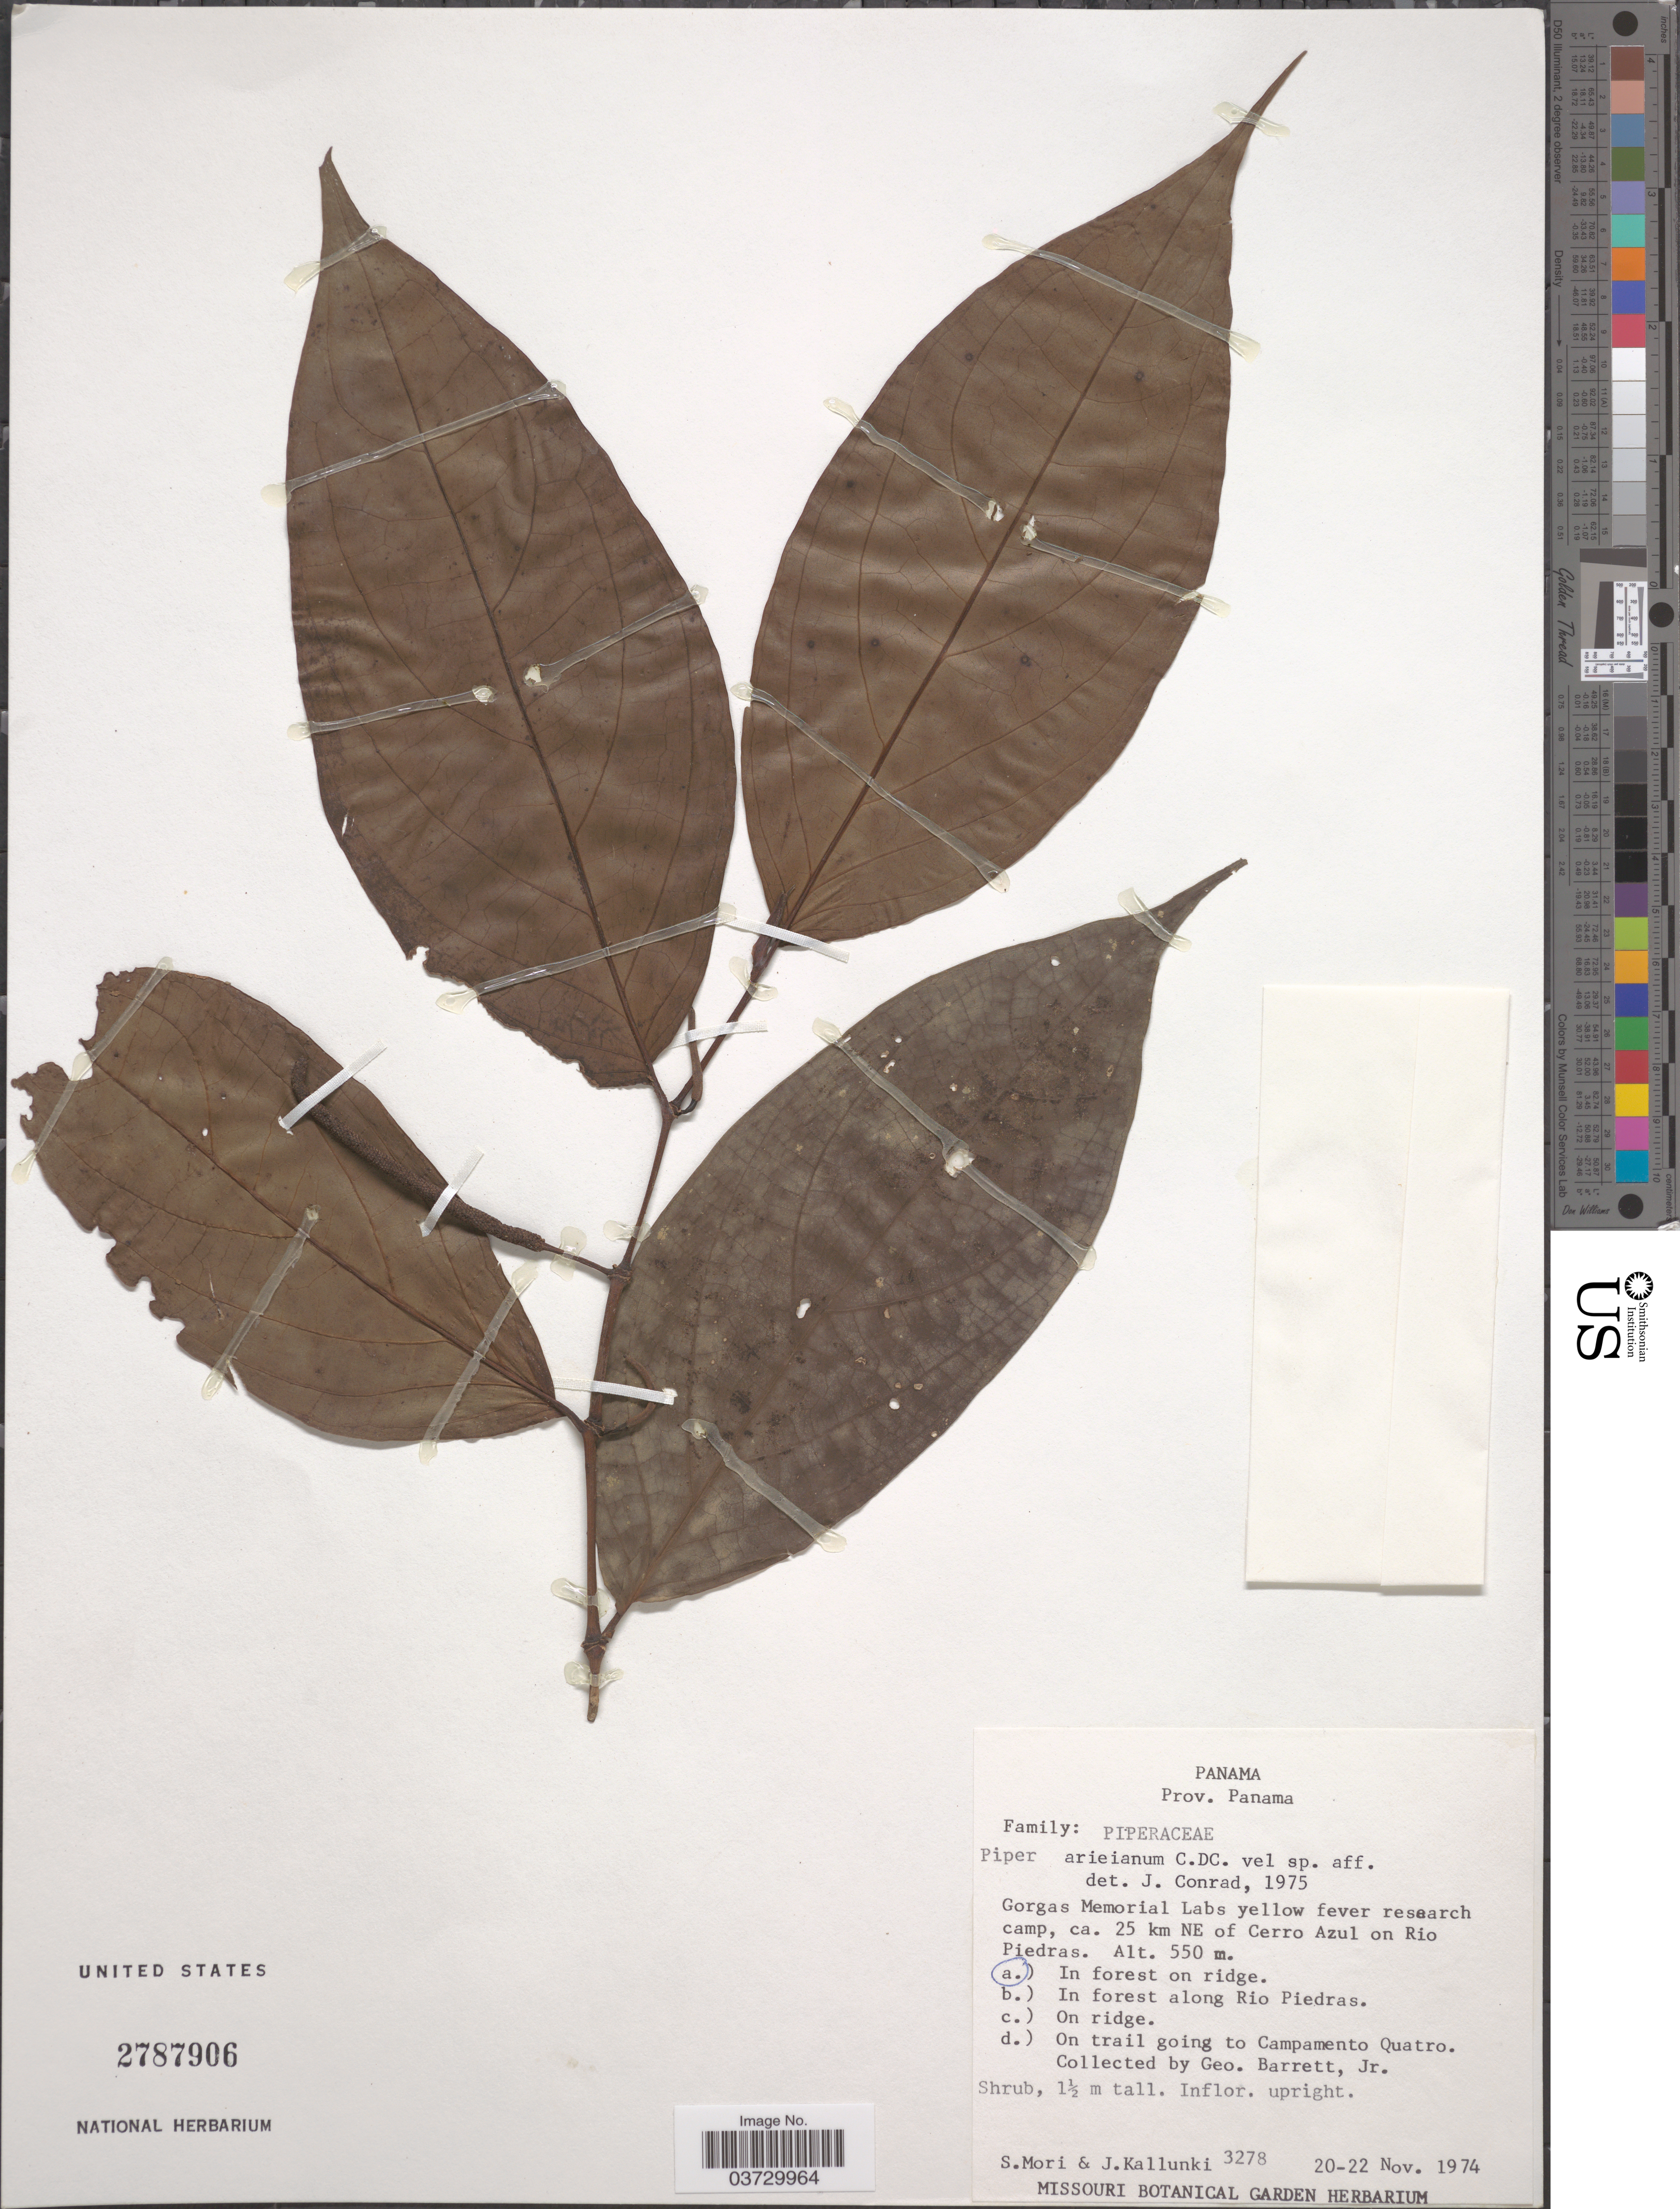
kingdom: Plantae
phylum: Tracheophyta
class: Magnoliopsida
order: Piperales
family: Piperaceae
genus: Piper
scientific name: Piper arieianum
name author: C. DC.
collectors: S. Mori & J. Kallunki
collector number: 3278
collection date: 1974-11-20/1974-11-22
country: Panama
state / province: Panamá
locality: Gorgas Memorial Labs yellow fever research camp, ca. 25 km NE of Cerro Azul on Río Piedras. In forest on ridge.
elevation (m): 550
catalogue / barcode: US 2787906